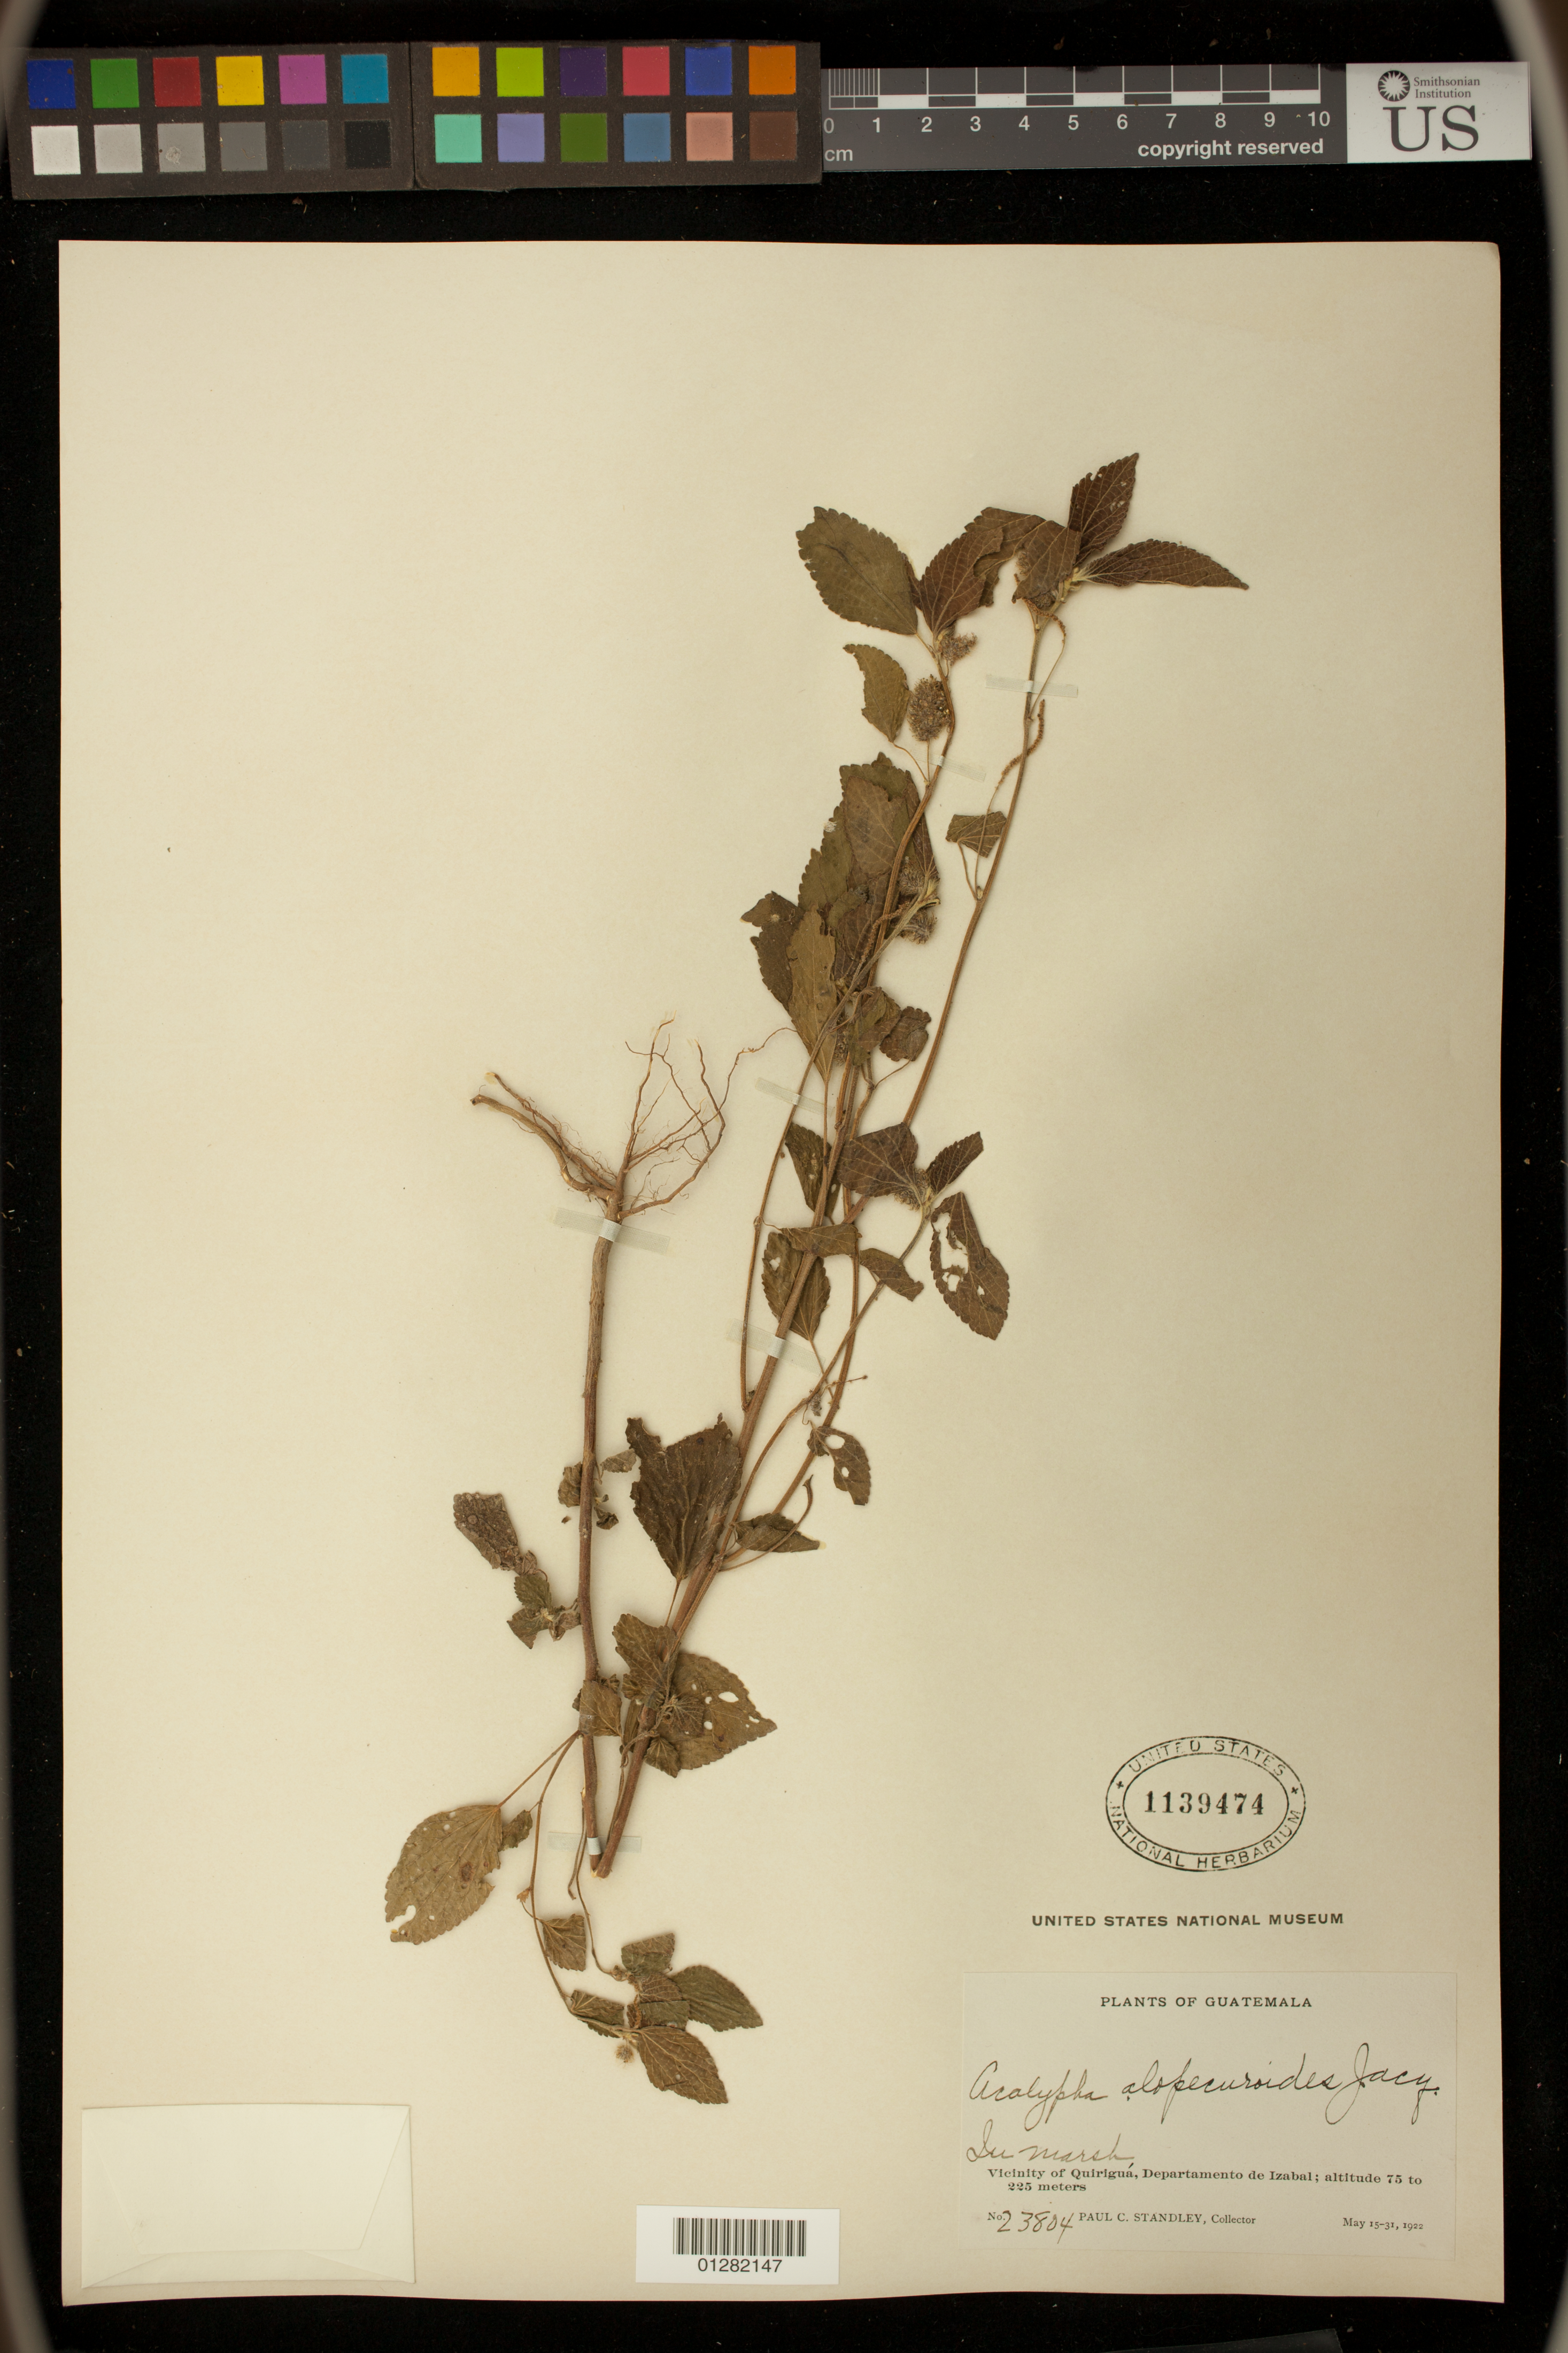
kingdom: Plantae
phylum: Tracheophyta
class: Magnoliopsida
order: Malpighiales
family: Euphorbiaceae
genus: Acalypha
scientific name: Acalypha arvensis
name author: Poepp.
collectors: Standley, Paul Carpenter, Steyermark, Julian Alfred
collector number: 23804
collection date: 1922-05-15/1922-05-31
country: Guatemala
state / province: Izabal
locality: Quirigua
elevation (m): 75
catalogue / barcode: US 1139474